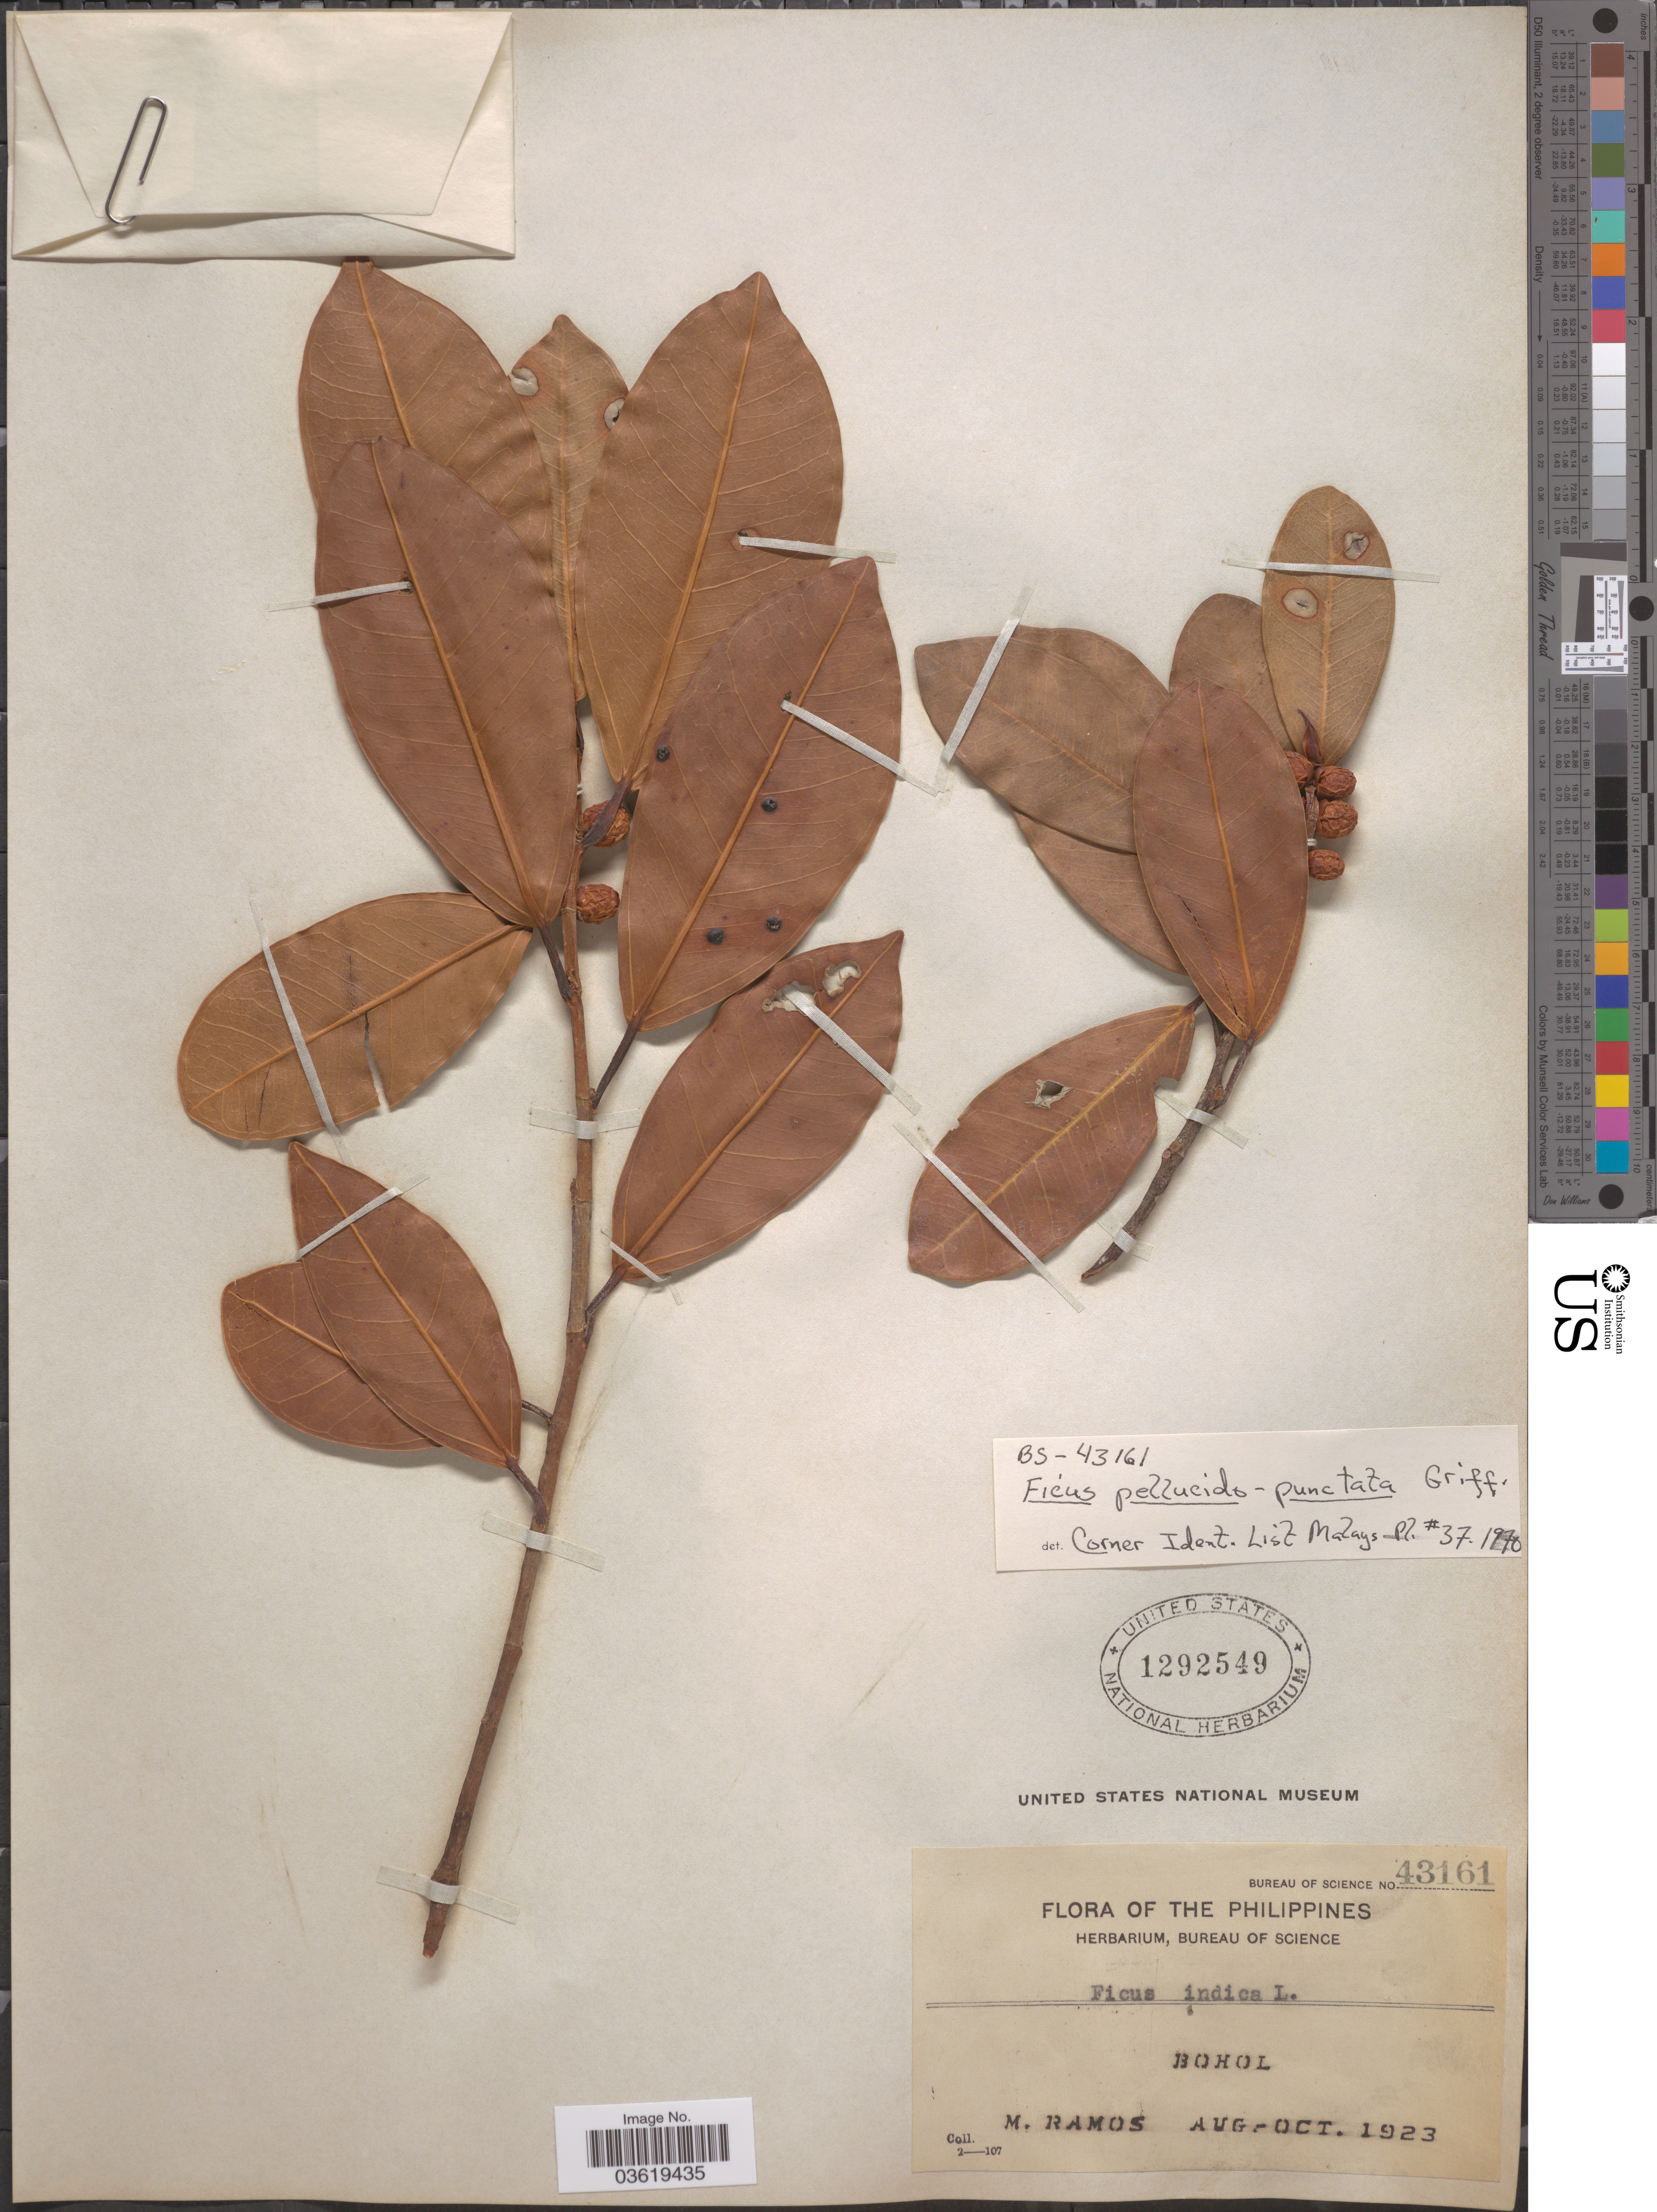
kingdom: Plantae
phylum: Tracheophyta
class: Magnoliopsida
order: Rosales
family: Moraceae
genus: Ficus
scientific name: Ficus pellucido-punctata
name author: Griff.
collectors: M. Ramos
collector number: Bureau of Science 43161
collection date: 1923-08/1923-10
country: Philippines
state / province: Central Visayas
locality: Bohol.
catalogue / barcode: US 1292549